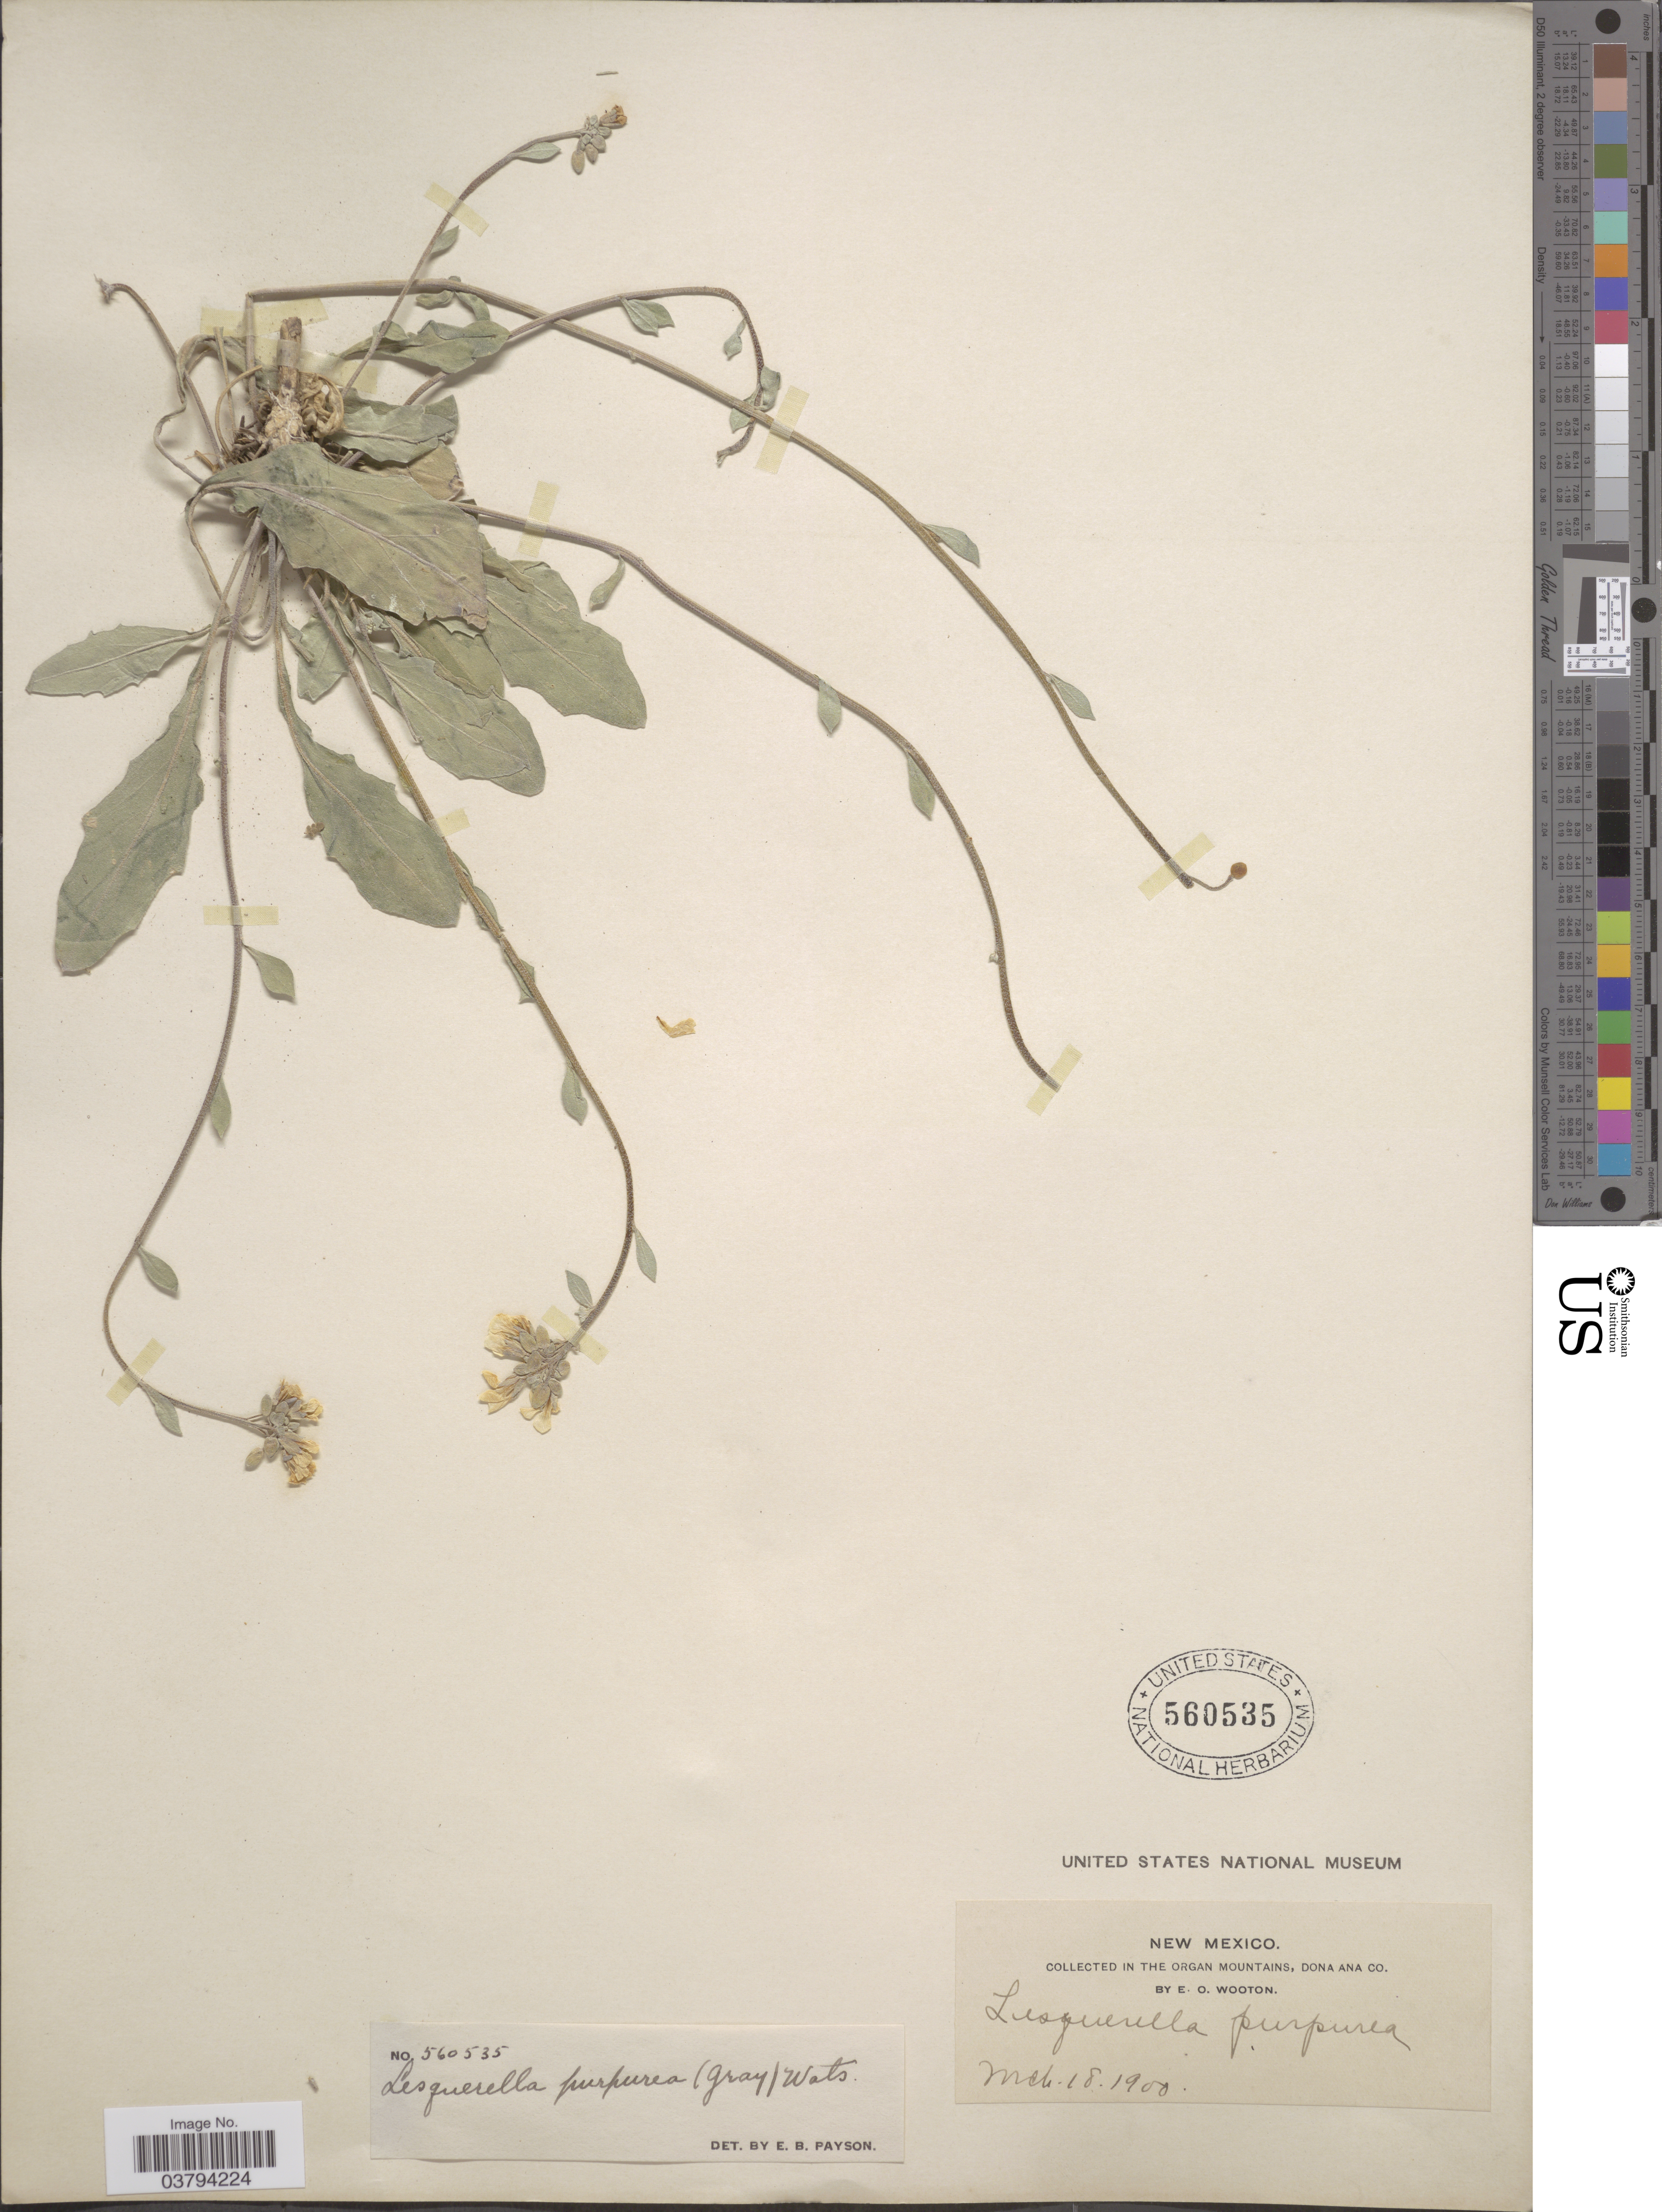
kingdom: Plantae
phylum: Tracheophyta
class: Magnoliopsida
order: Brassicales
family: Brassicaceae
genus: Lesquerella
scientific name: Lesquerella purpurea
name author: (A. Gray) S. Watson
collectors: E. O. Wooton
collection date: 1900-03-18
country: United States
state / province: New Mexico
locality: The Organ Mountains, Dona Ana Co.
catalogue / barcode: US 560535